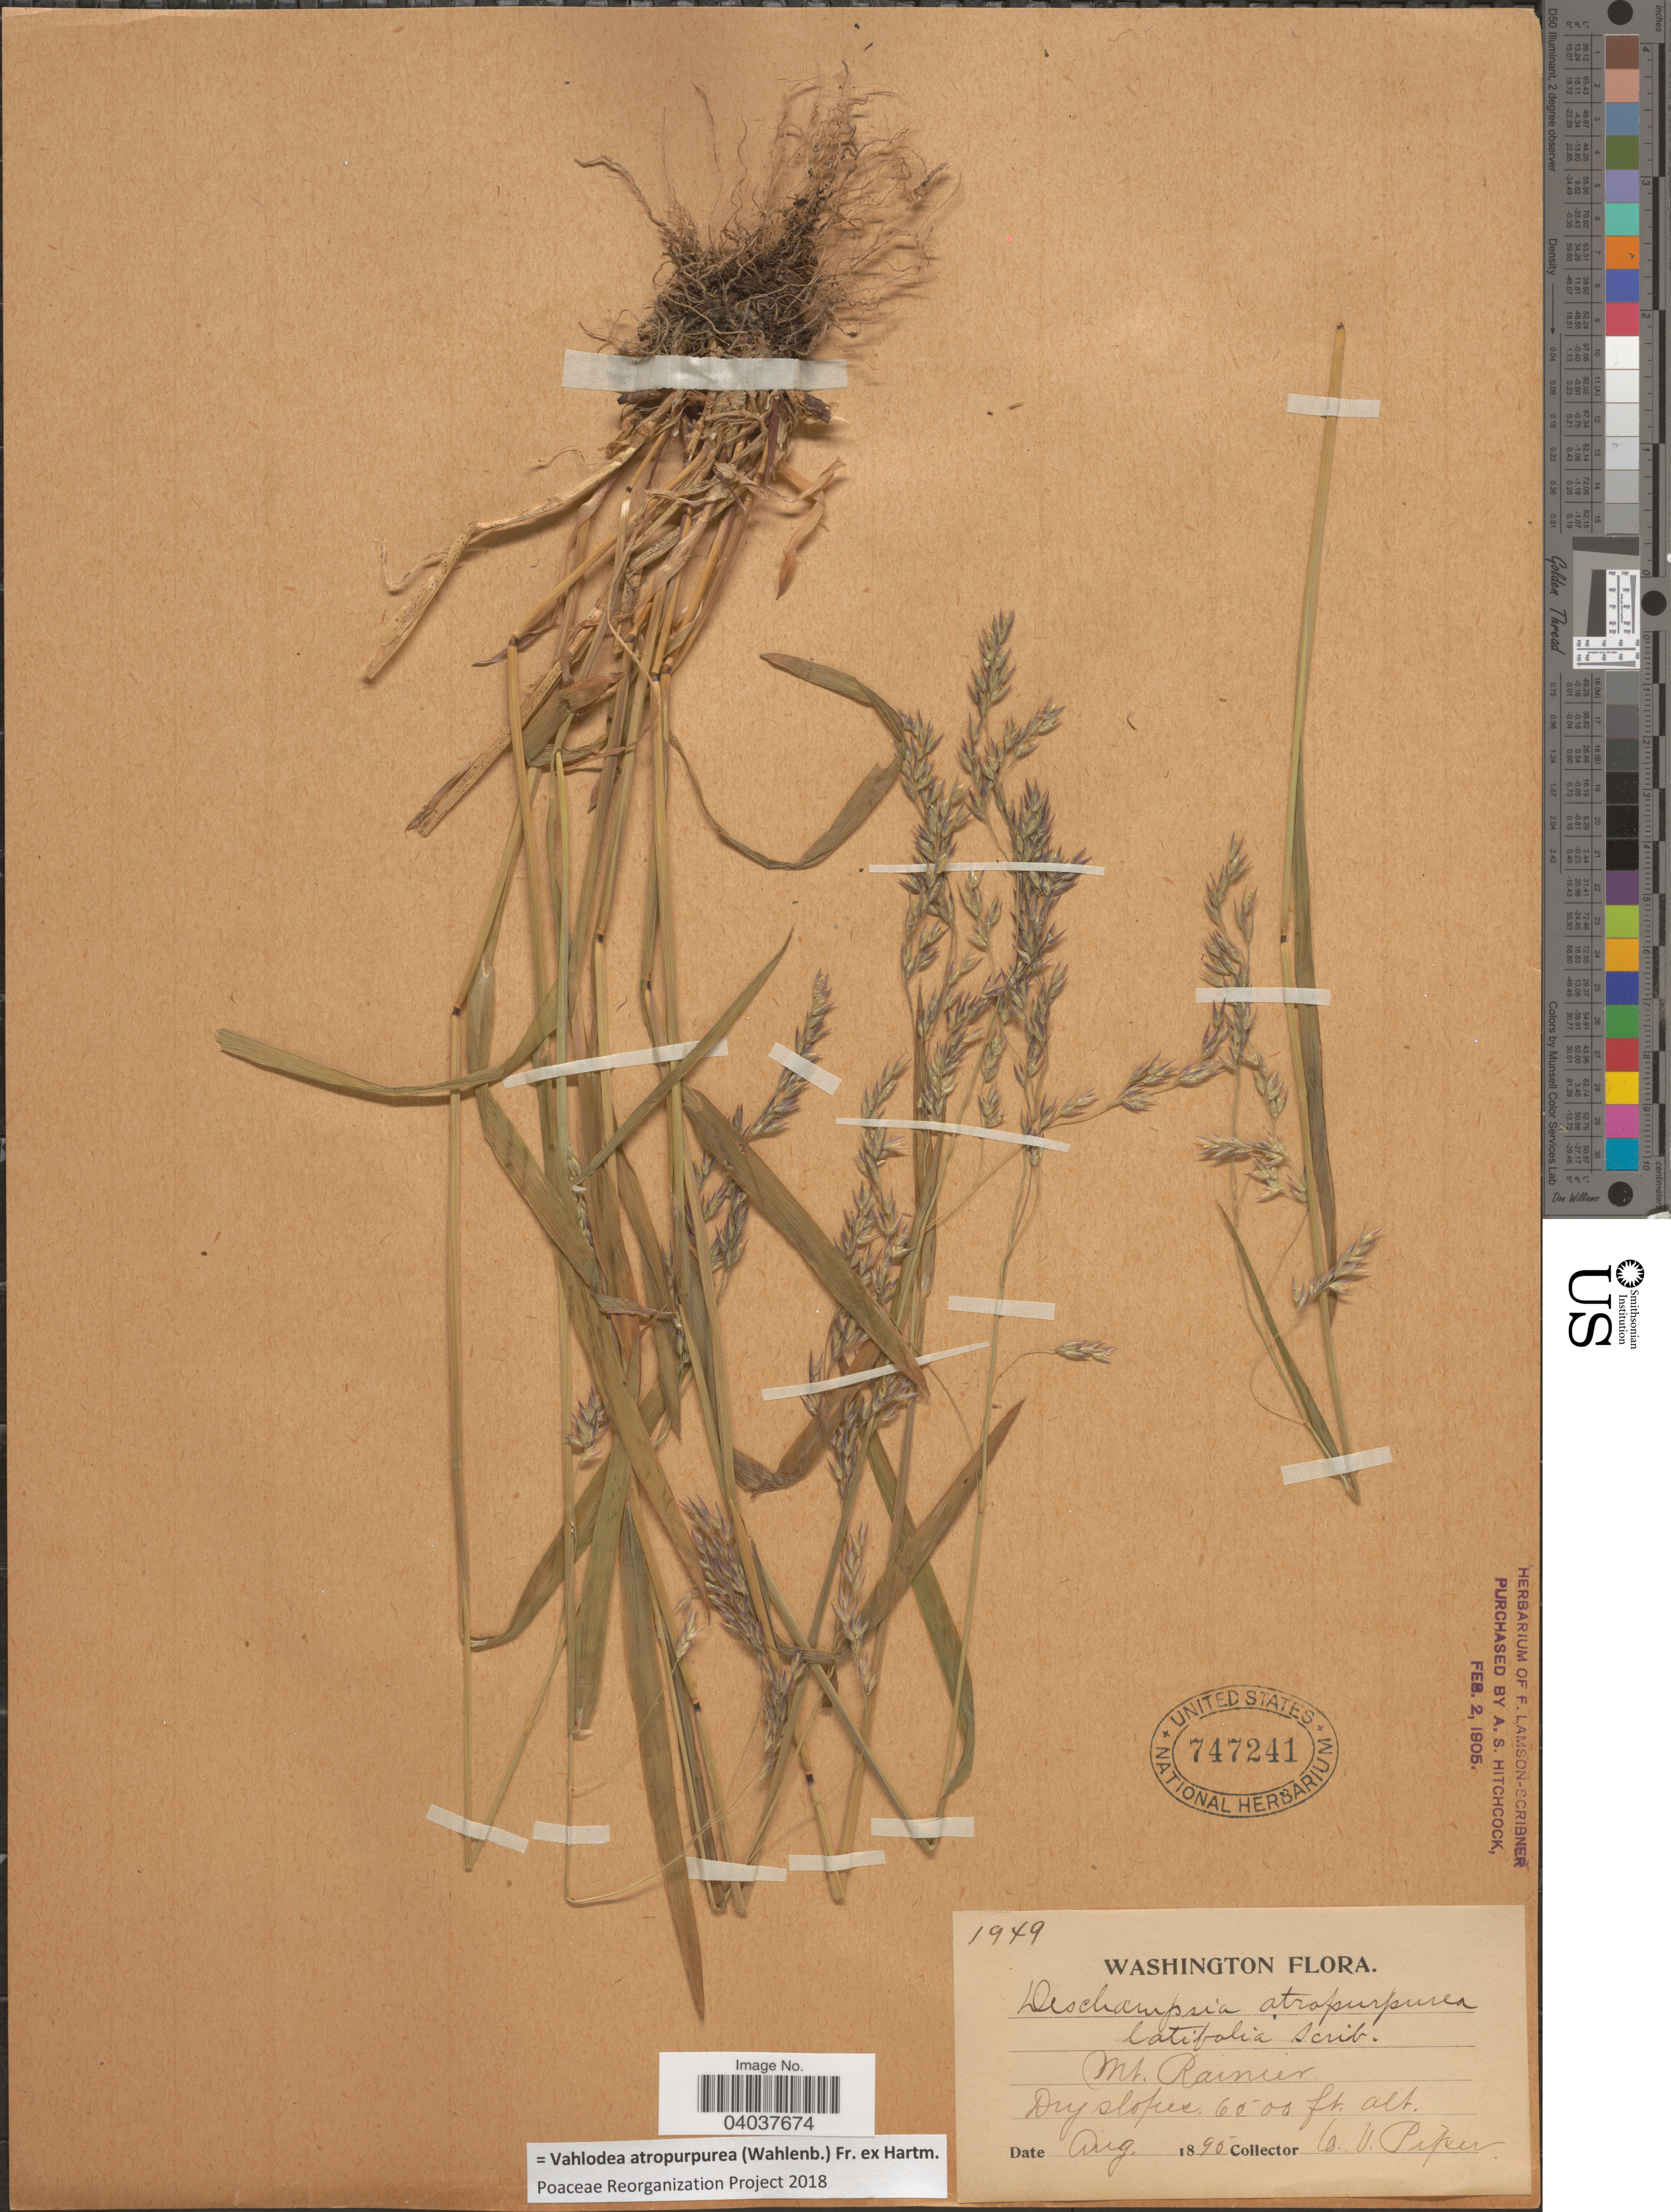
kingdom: Plantae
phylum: Tracheophyta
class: Liliopsida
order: Poales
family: Poaceae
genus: Vahlodea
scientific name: Vahlodea atropurpurea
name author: (Wahlenb.) Fr. ex Hartm.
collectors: C. V. Piper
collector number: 1949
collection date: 1895-08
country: United States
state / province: Washington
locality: Mt. Rainier.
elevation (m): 1981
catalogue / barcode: US 747241